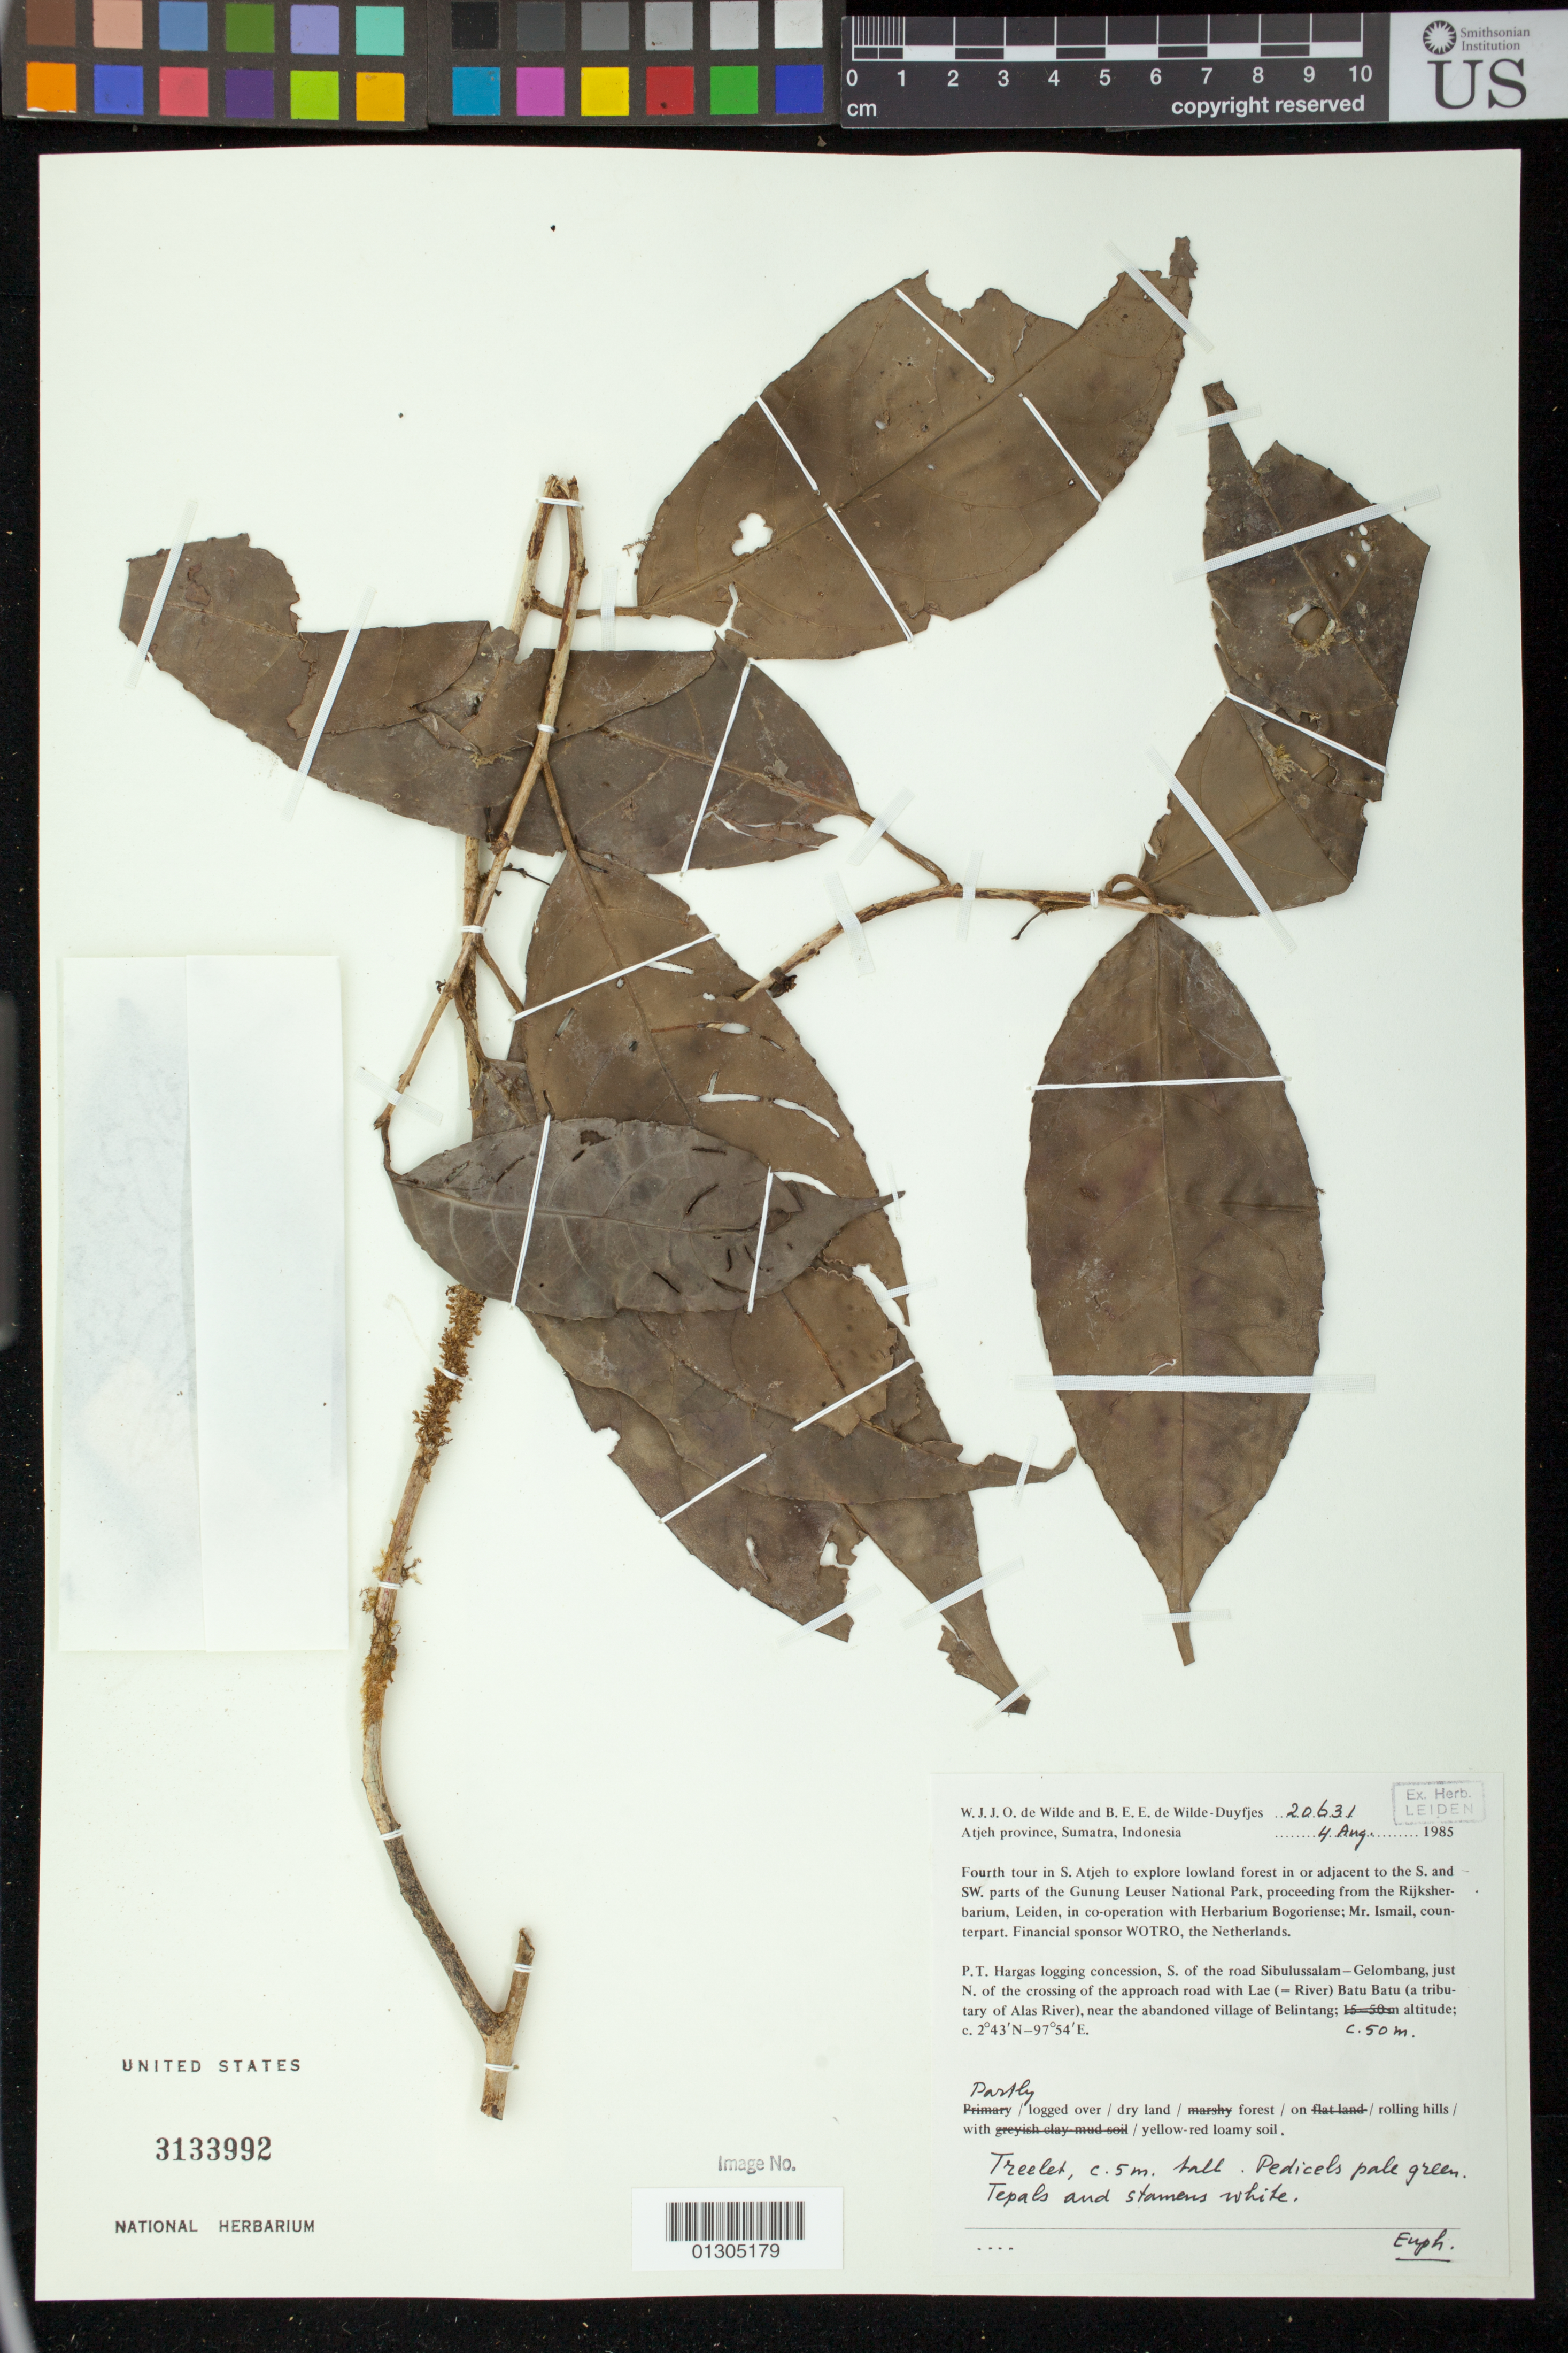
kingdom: Plantae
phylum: Tracheophyta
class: Magnoliopsida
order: Malpighiales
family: Euphorbiaceae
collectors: W. J. de Wilde & B. E. de Wilde-Duyfjes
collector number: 20631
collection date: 1985-08-04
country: Indonesia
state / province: Sumatra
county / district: Sumatera Utara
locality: P.T. Hargas logging concession, S. of the road Sibulussalam - Gelombang, just N. of crossing of the approach road with Lae( = River) Batu Batu ( a tributary of Alas River), near the abandoned village of Belintang;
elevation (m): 50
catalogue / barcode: US 3133992